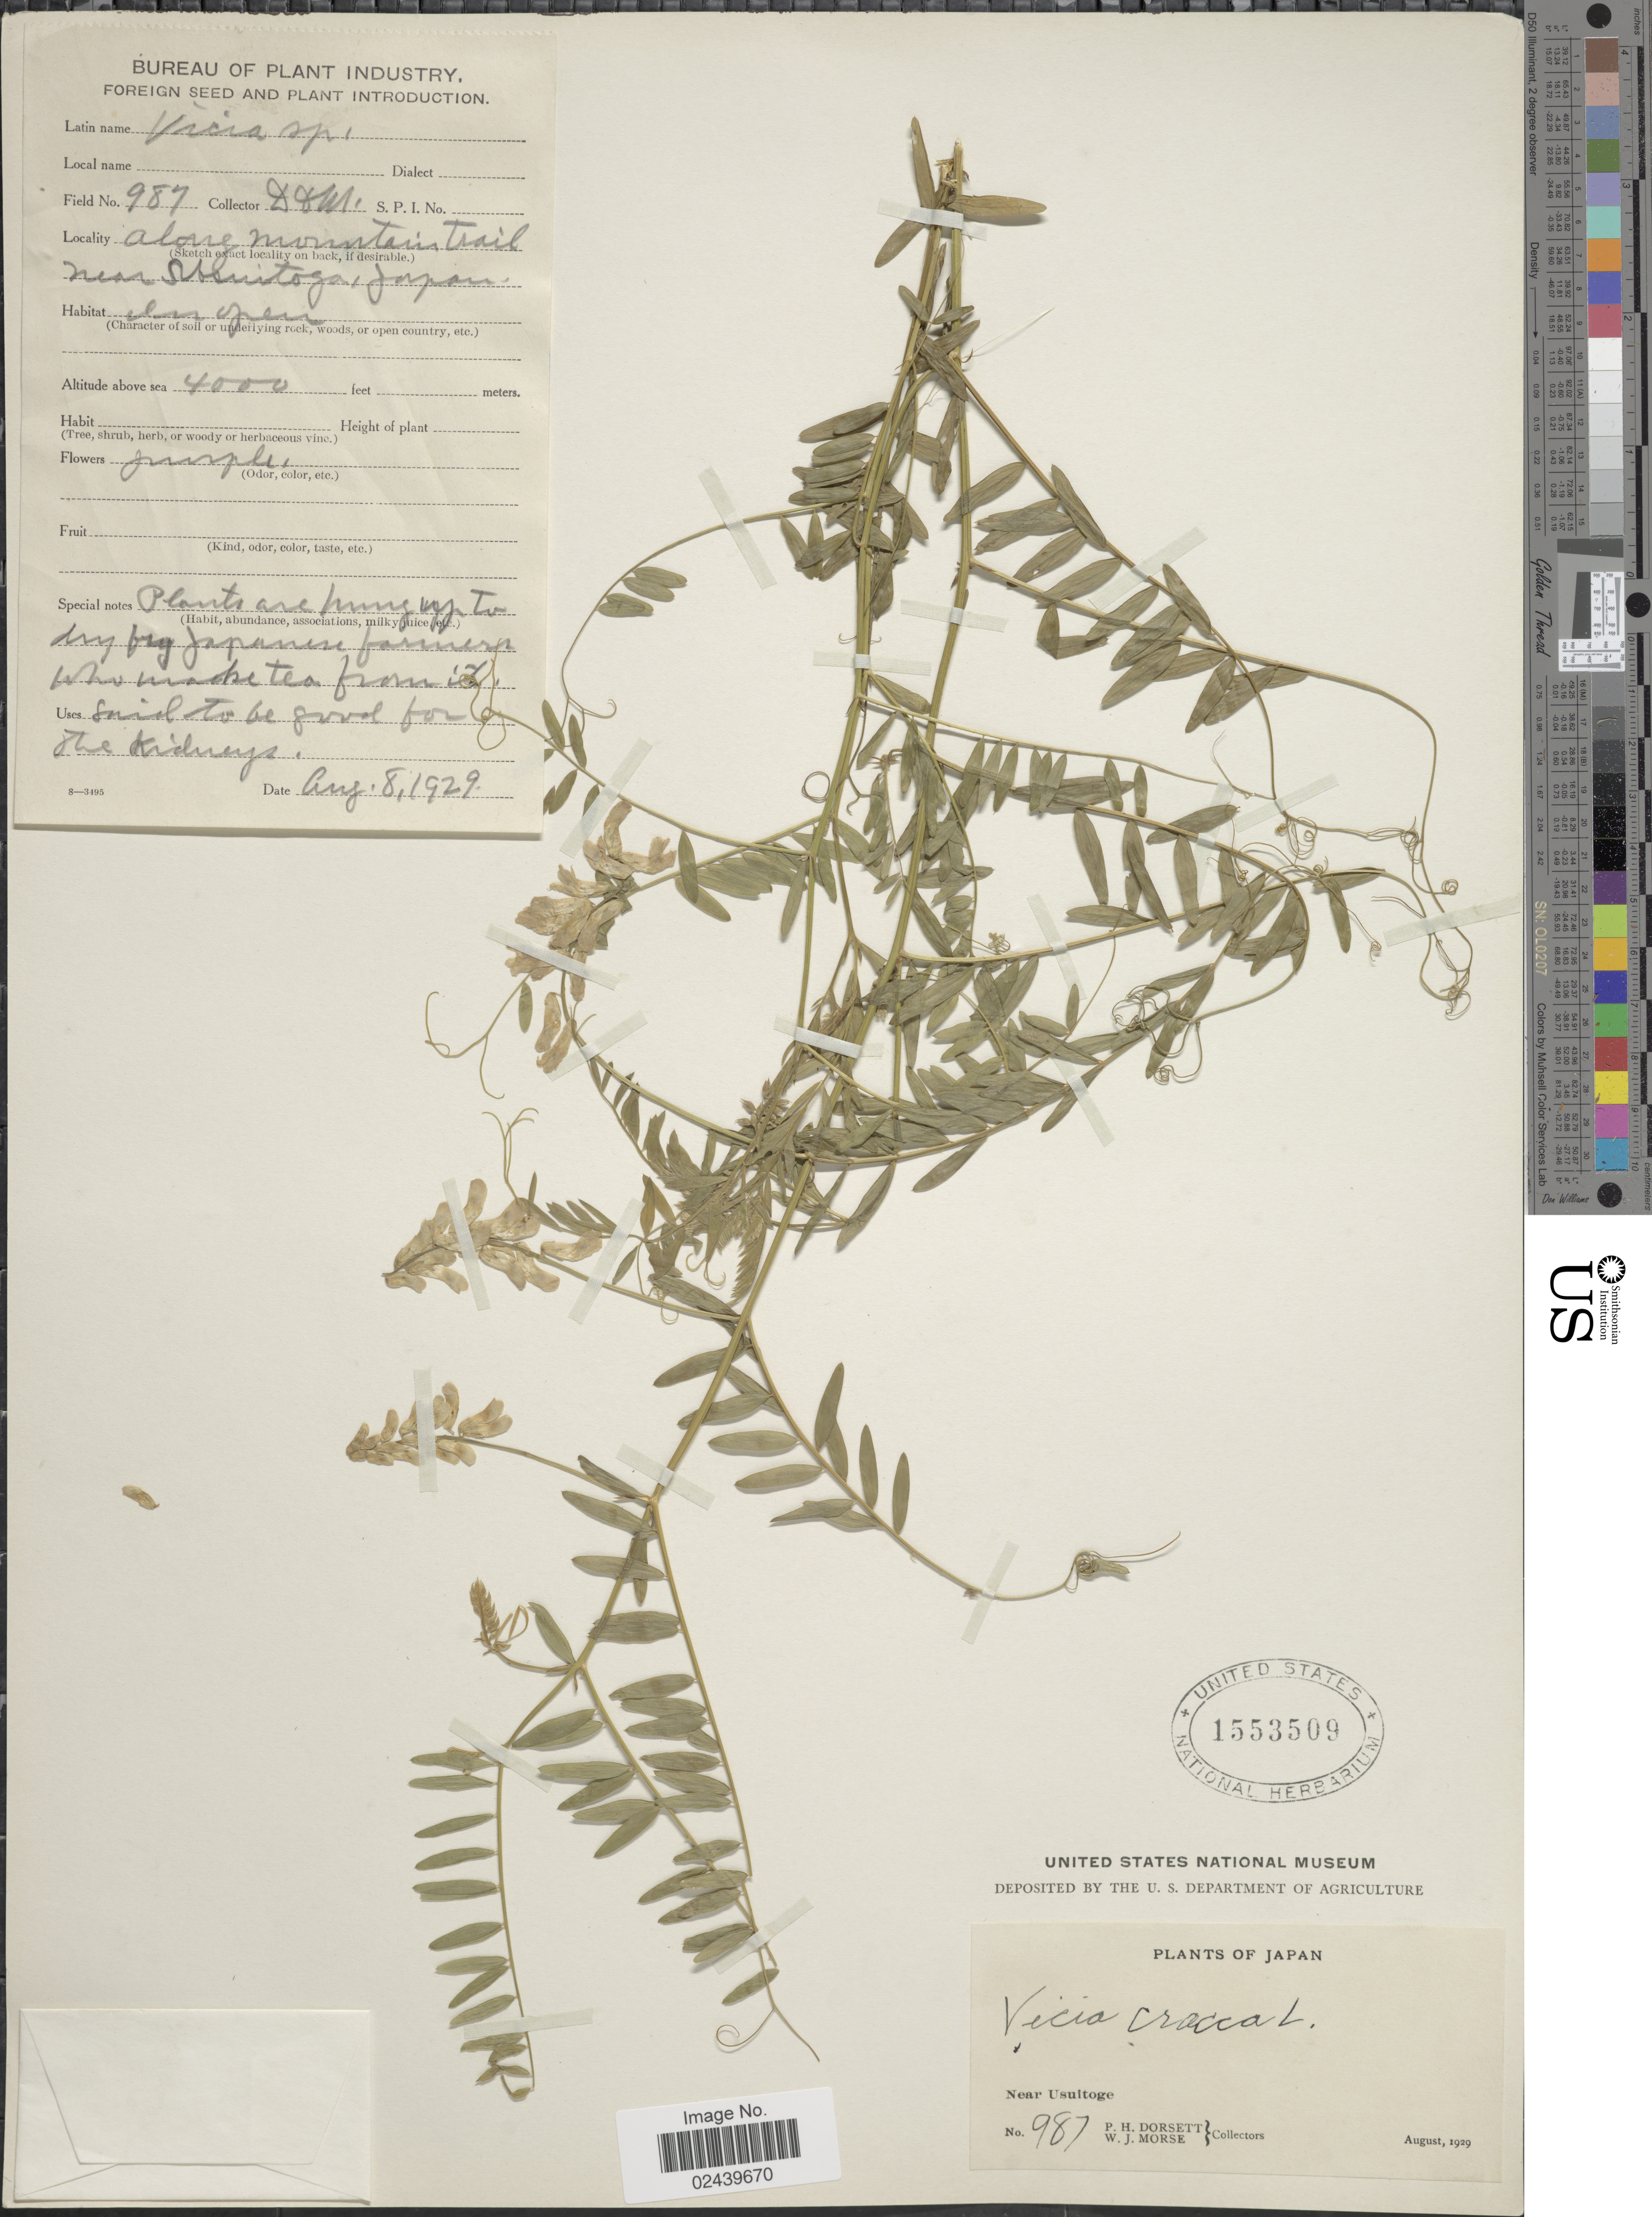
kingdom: Plantae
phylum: Tracheophyta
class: Magnoliopsida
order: Fabales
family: Fabaceae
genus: Vicia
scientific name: Vicia cracca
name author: L.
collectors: P. H. Dorsett & W. J. Morse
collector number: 987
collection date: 1929-08-08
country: Japan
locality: Near Usuitoge. Along mountain trail near Usuitoge.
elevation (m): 1219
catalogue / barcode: US 1553509